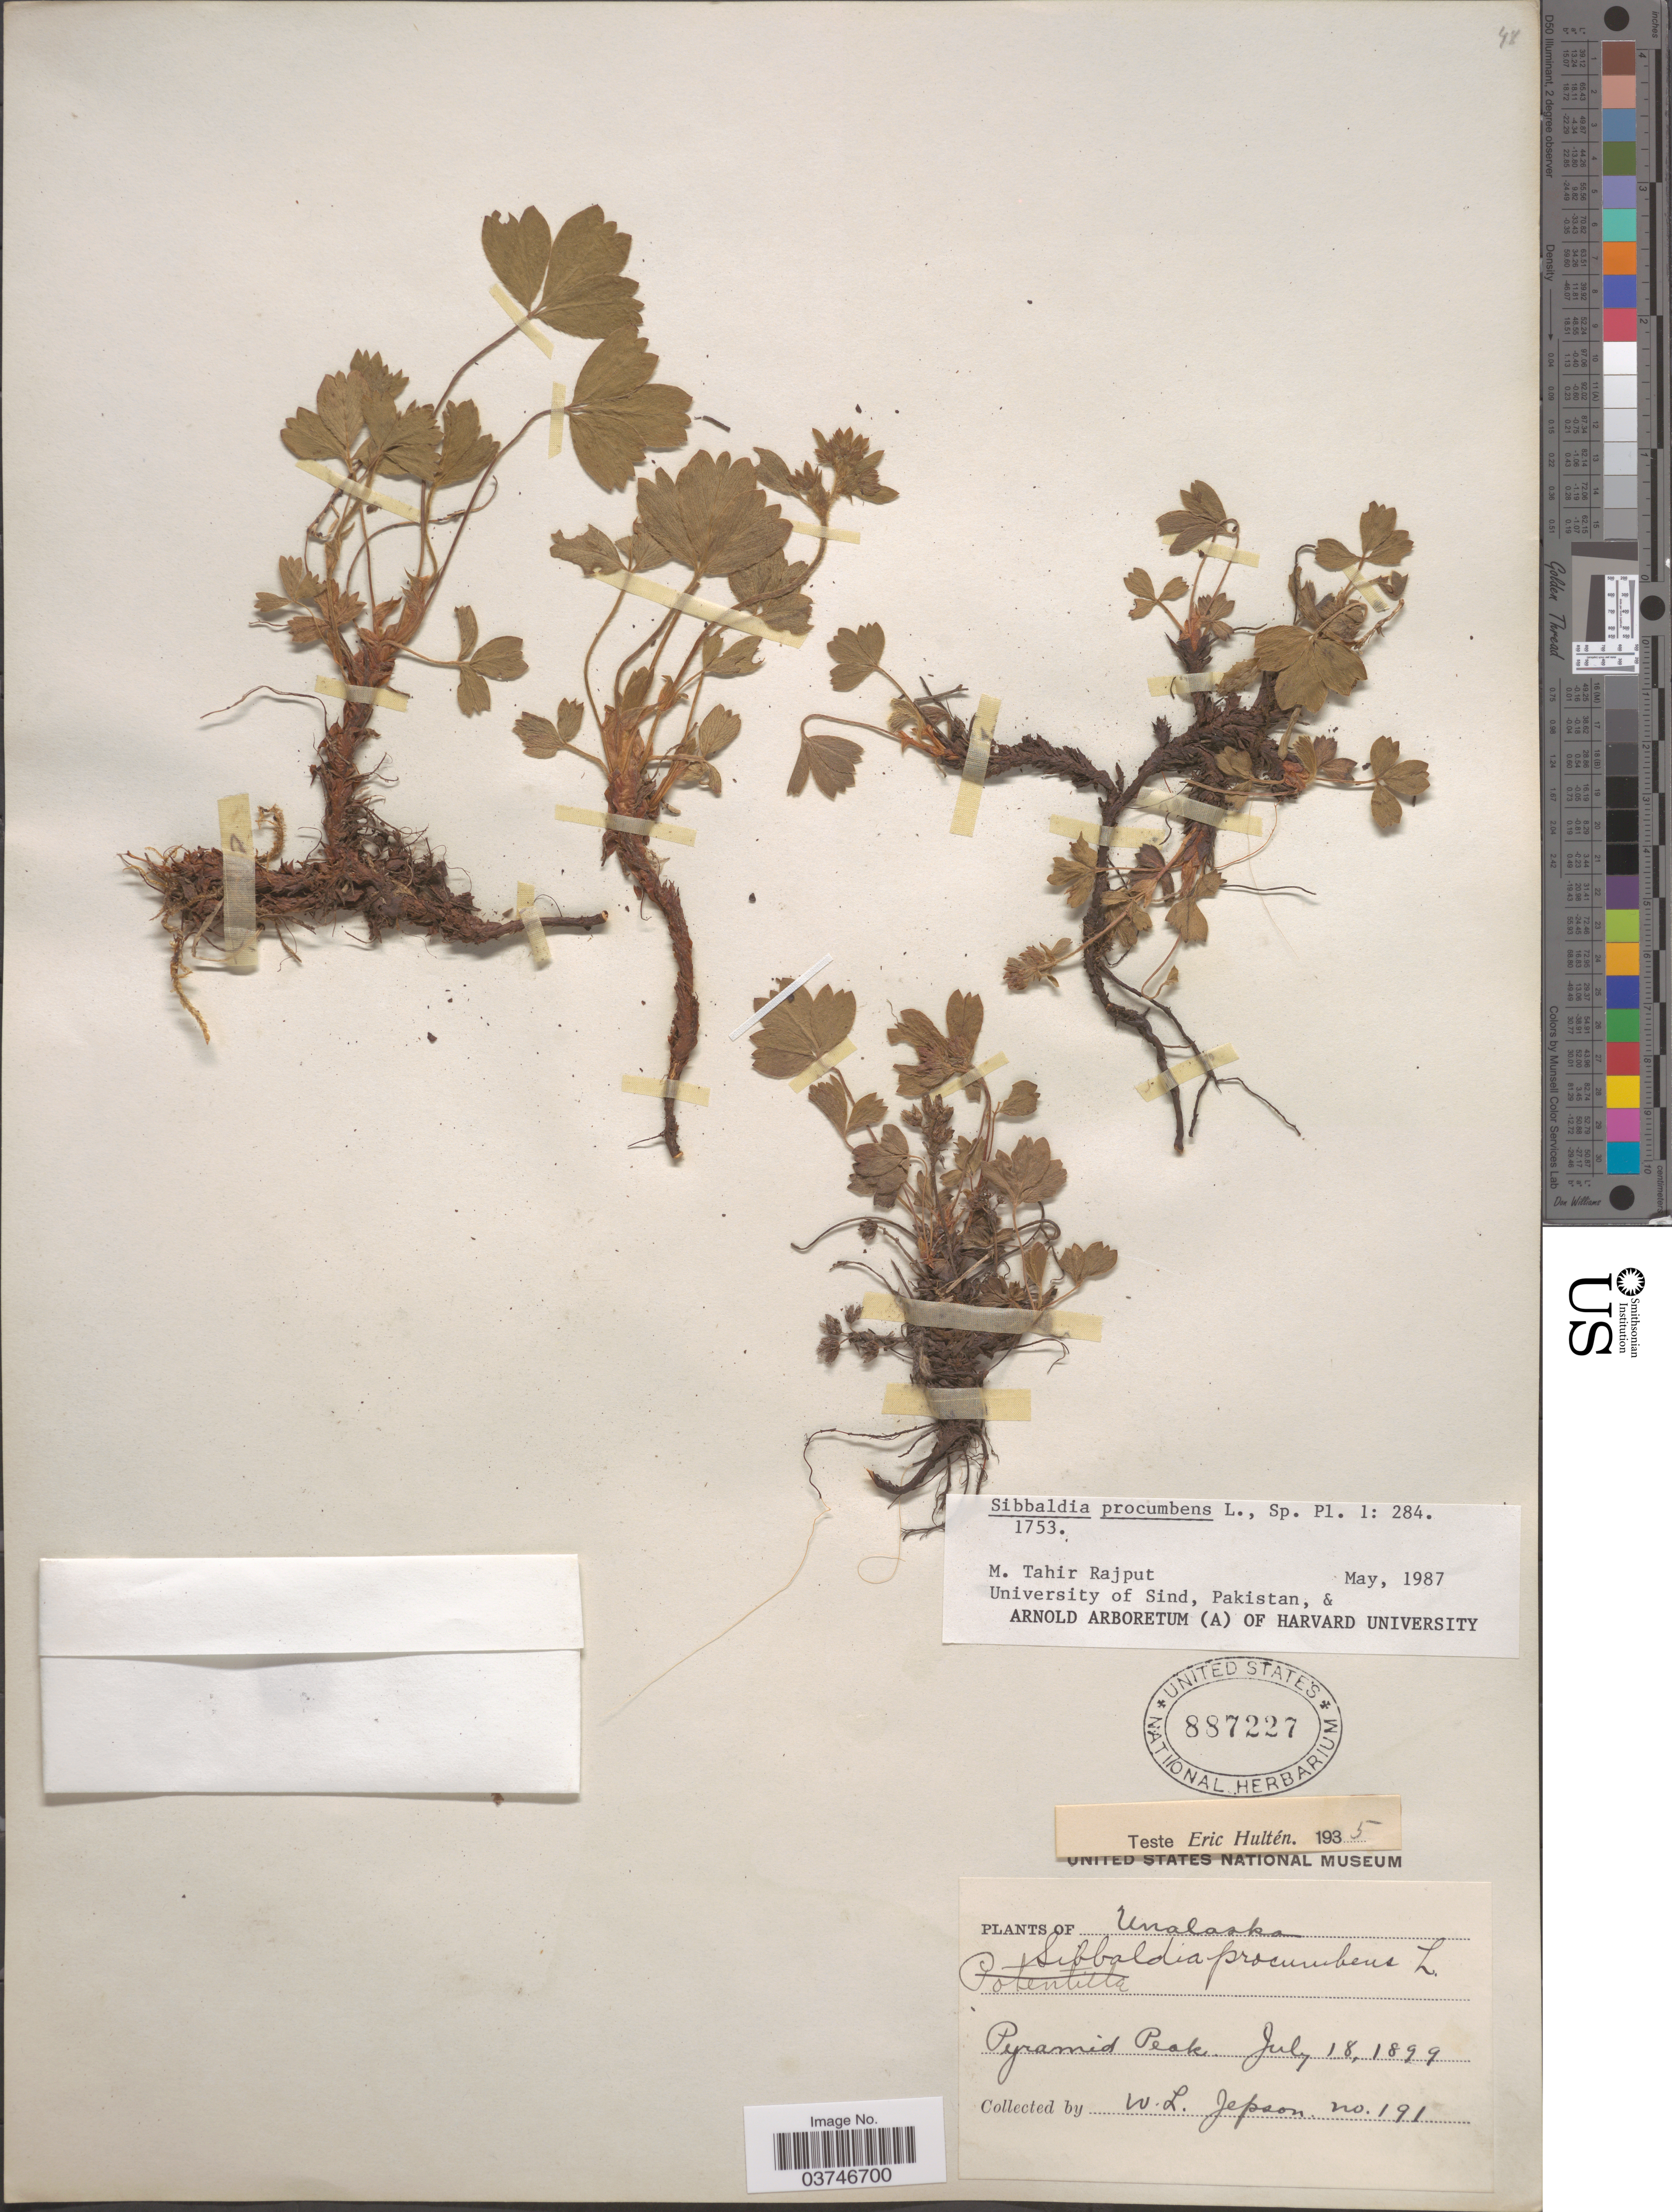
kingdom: Plantae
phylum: Tracheophyta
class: Magnoliopsida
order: Rosales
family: Rosaceae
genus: Sibbaldia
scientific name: Sibbaldia procumbens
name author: L.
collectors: W. L. Jepson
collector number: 191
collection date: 1899-07-18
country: United States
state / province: Alaska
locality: Unalaska. Pyramid Peak.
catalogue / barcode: US 887227